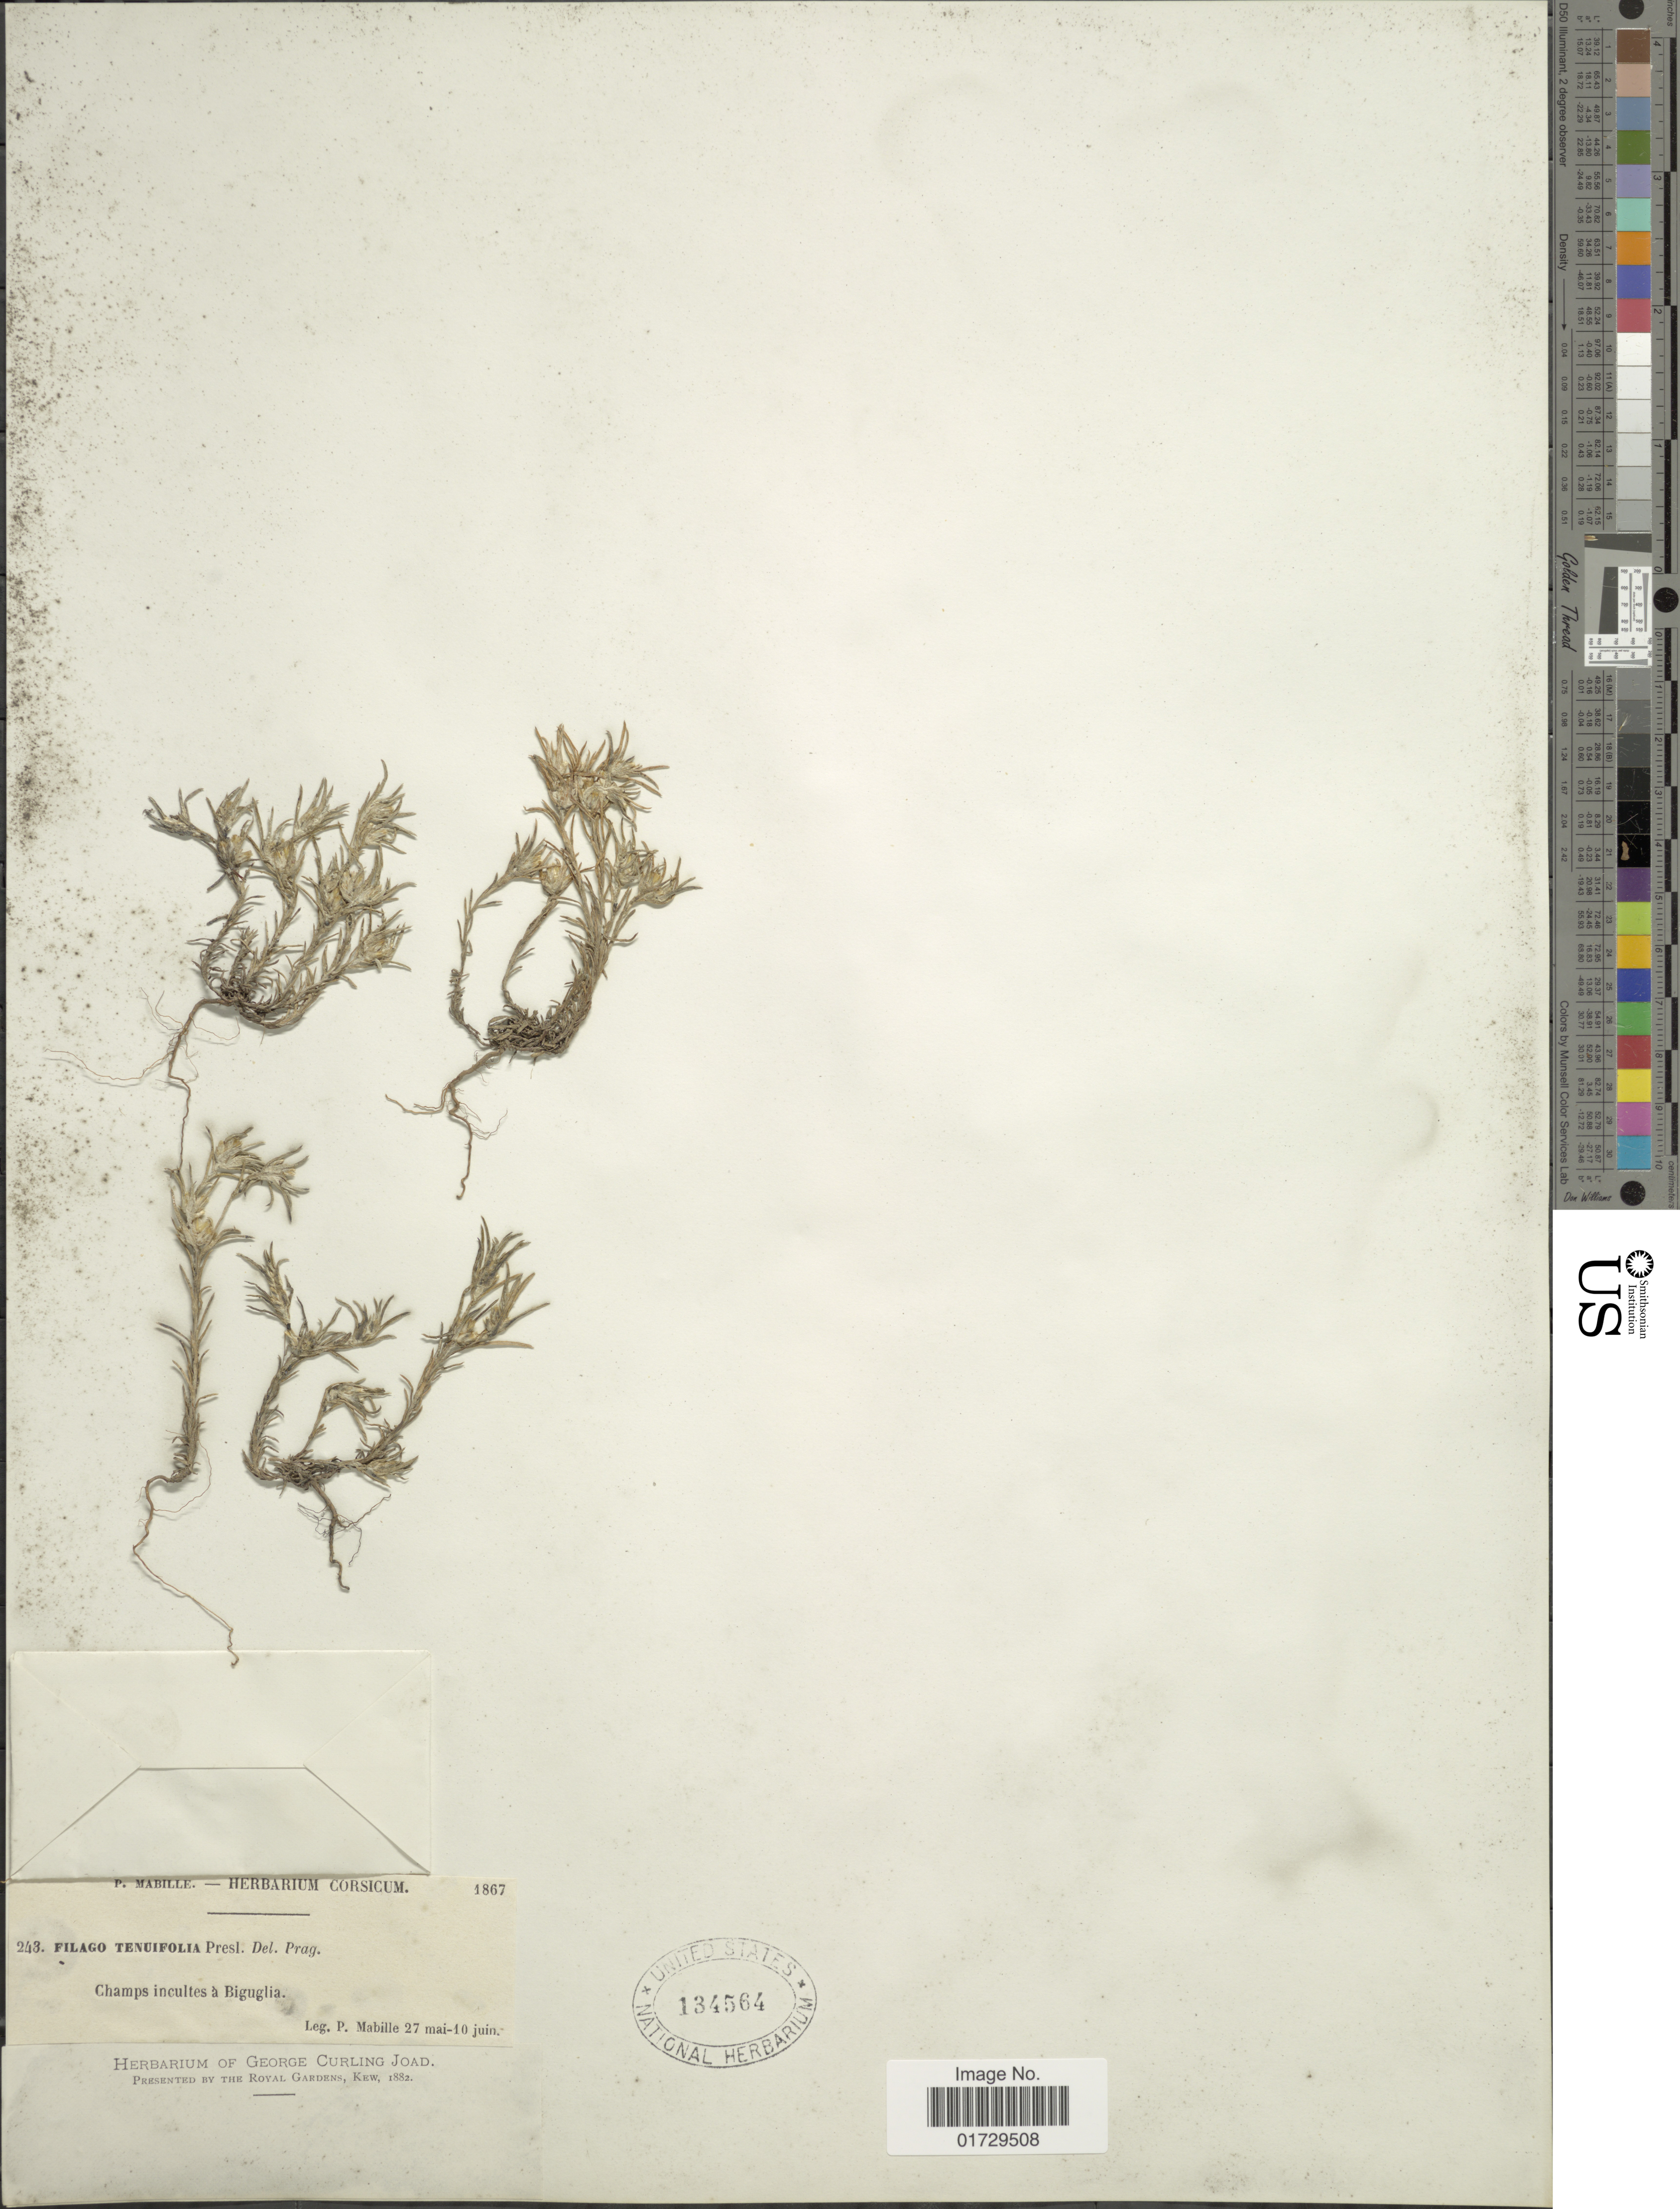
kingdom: Plantae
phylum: Tracheophyta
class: Magnoliopsida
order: Asterales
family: Asteraceae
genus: Filago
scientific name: Filago tenuifolia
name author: C. Presl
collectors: P. Mabille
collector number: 243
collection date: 1867-05-24/1867-06-10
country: France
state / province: Corsica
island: Corse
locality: Champs incultes a Biguglia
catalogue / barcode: US 134564